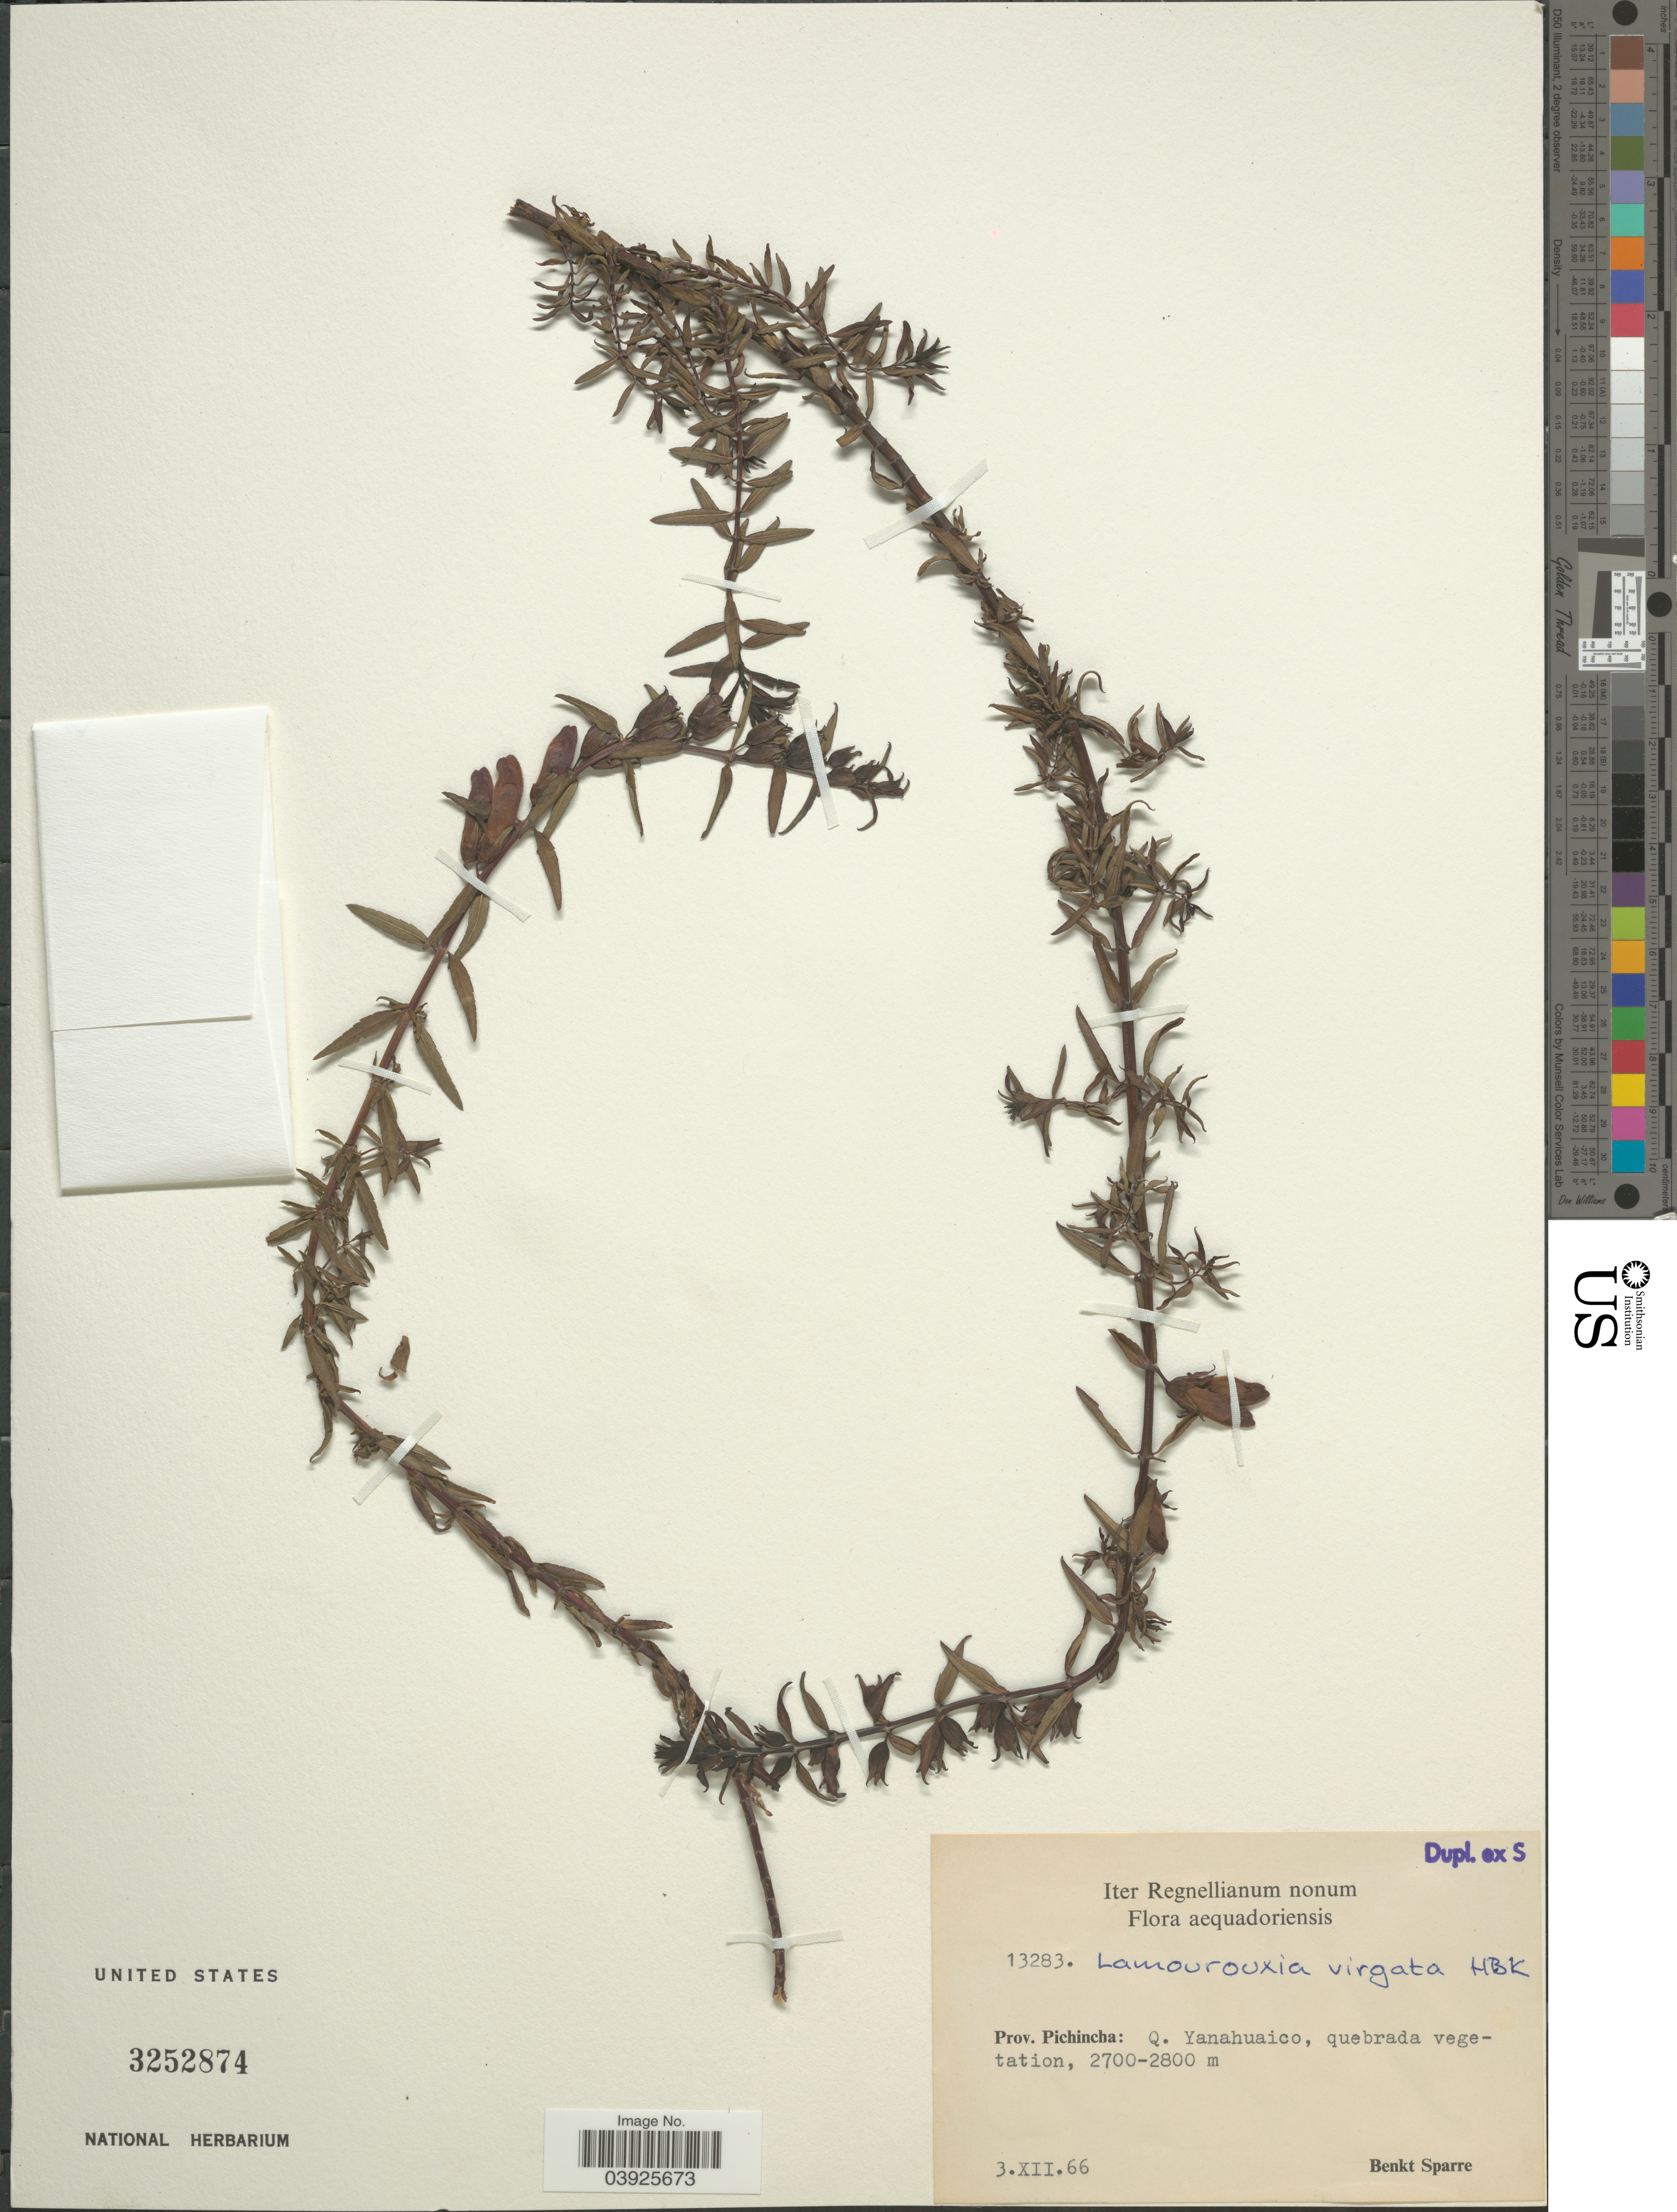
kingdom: Plantae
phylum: Tracheophyta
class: Magnoliopsida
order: Lamiales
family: Orobanchaceae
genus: Lamourouxia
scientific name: Lamourouxia virgata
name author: Kunth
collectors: B. Sparre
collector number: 13283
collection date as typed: Transcribed d/m/y: 3/12/66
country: Ecuador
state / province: Pichincha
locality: Q. Yanahuaico, quebrada vegetation.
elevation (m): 2700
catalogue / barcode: US 3252874